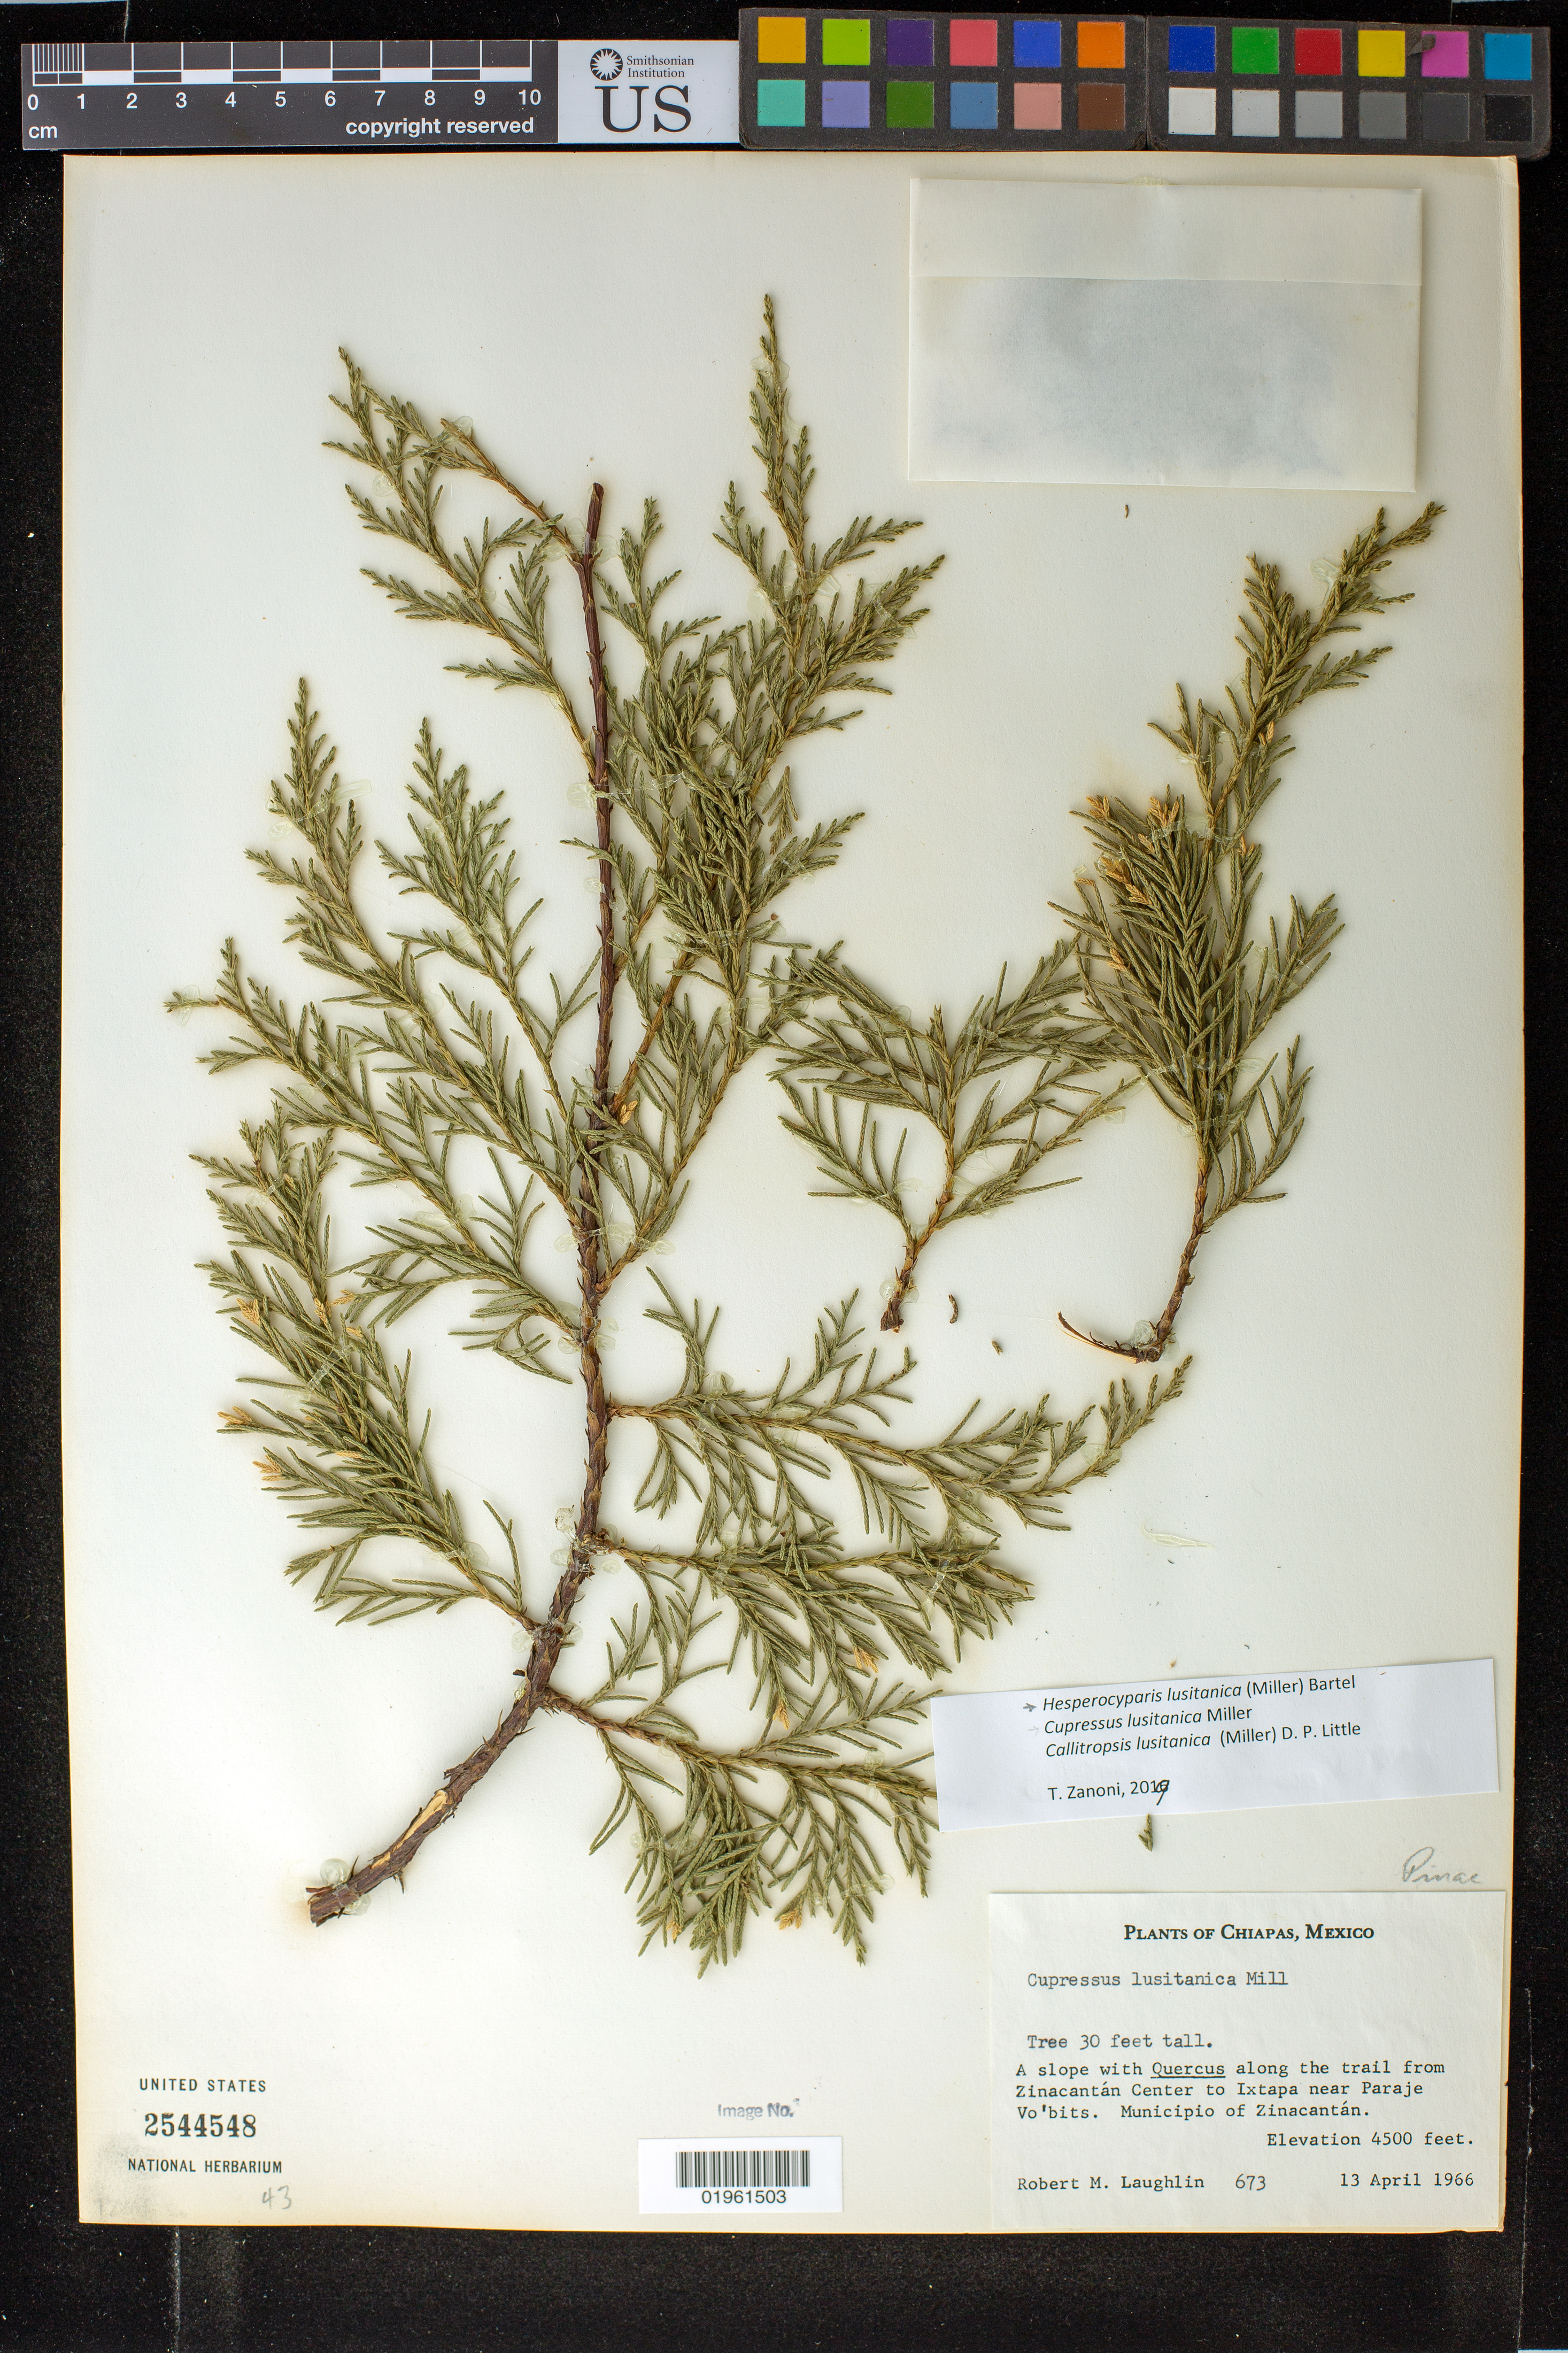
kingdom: Plantae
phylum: Tracheophyta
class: Pinopsida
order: Pinales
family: Cupressaceae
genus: Hesperocyparis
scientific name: Hesperocyparis lusitanica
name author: (Miller) Bartel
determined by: Zanoni, T. A., (NY), New York Botanical Garden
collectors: R. M. Laughlin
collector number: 673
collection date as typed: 13 Apr 1966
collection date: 1966-04-13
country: Mexico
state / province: Chiapas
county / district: Zinacantan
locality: Slope along trail from Zinacantan center to Ixtapa near Paraje Vo'bits.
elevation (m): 1372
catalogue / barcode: US 2544548